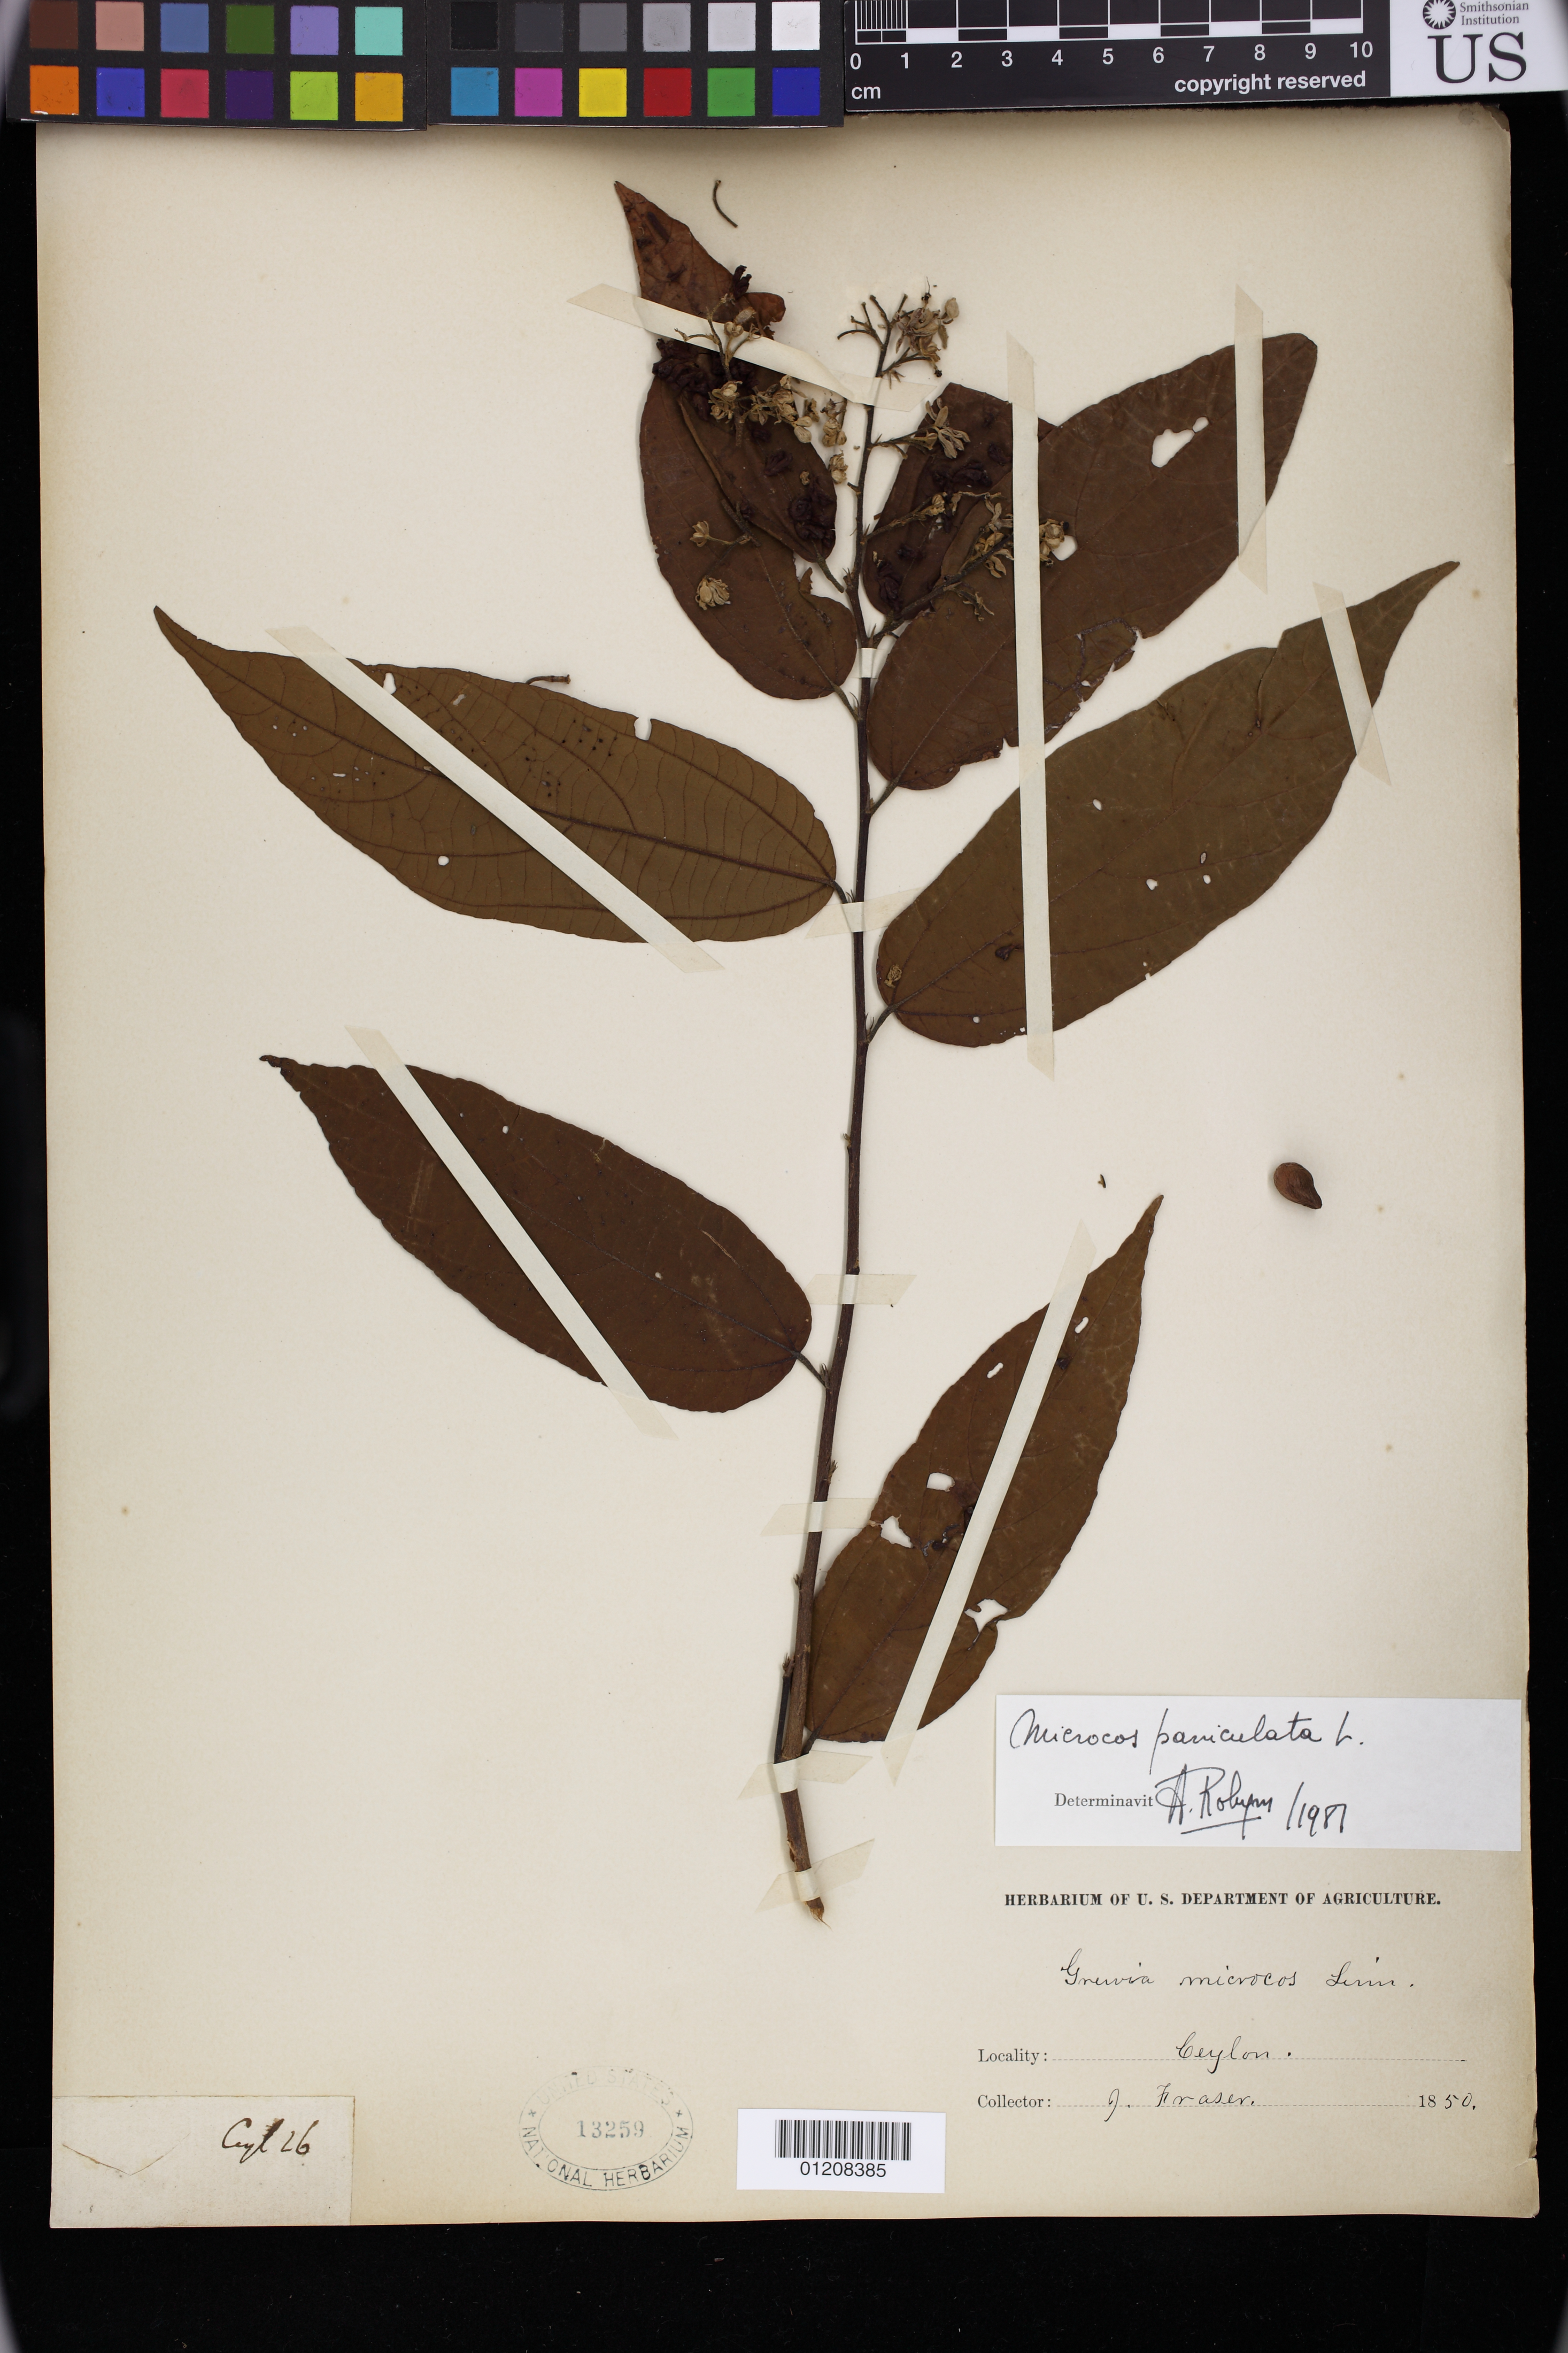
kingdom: Plantae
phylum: Tracheophyta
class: Magnoliopsida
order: Malvales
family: Malvaceae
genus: Microcos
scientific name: Microcos paniculata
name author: L.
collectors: J. Fraser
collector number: Ceyl 26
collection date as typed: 1850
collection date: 1850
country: Sri Lanka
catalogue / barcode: US 13259